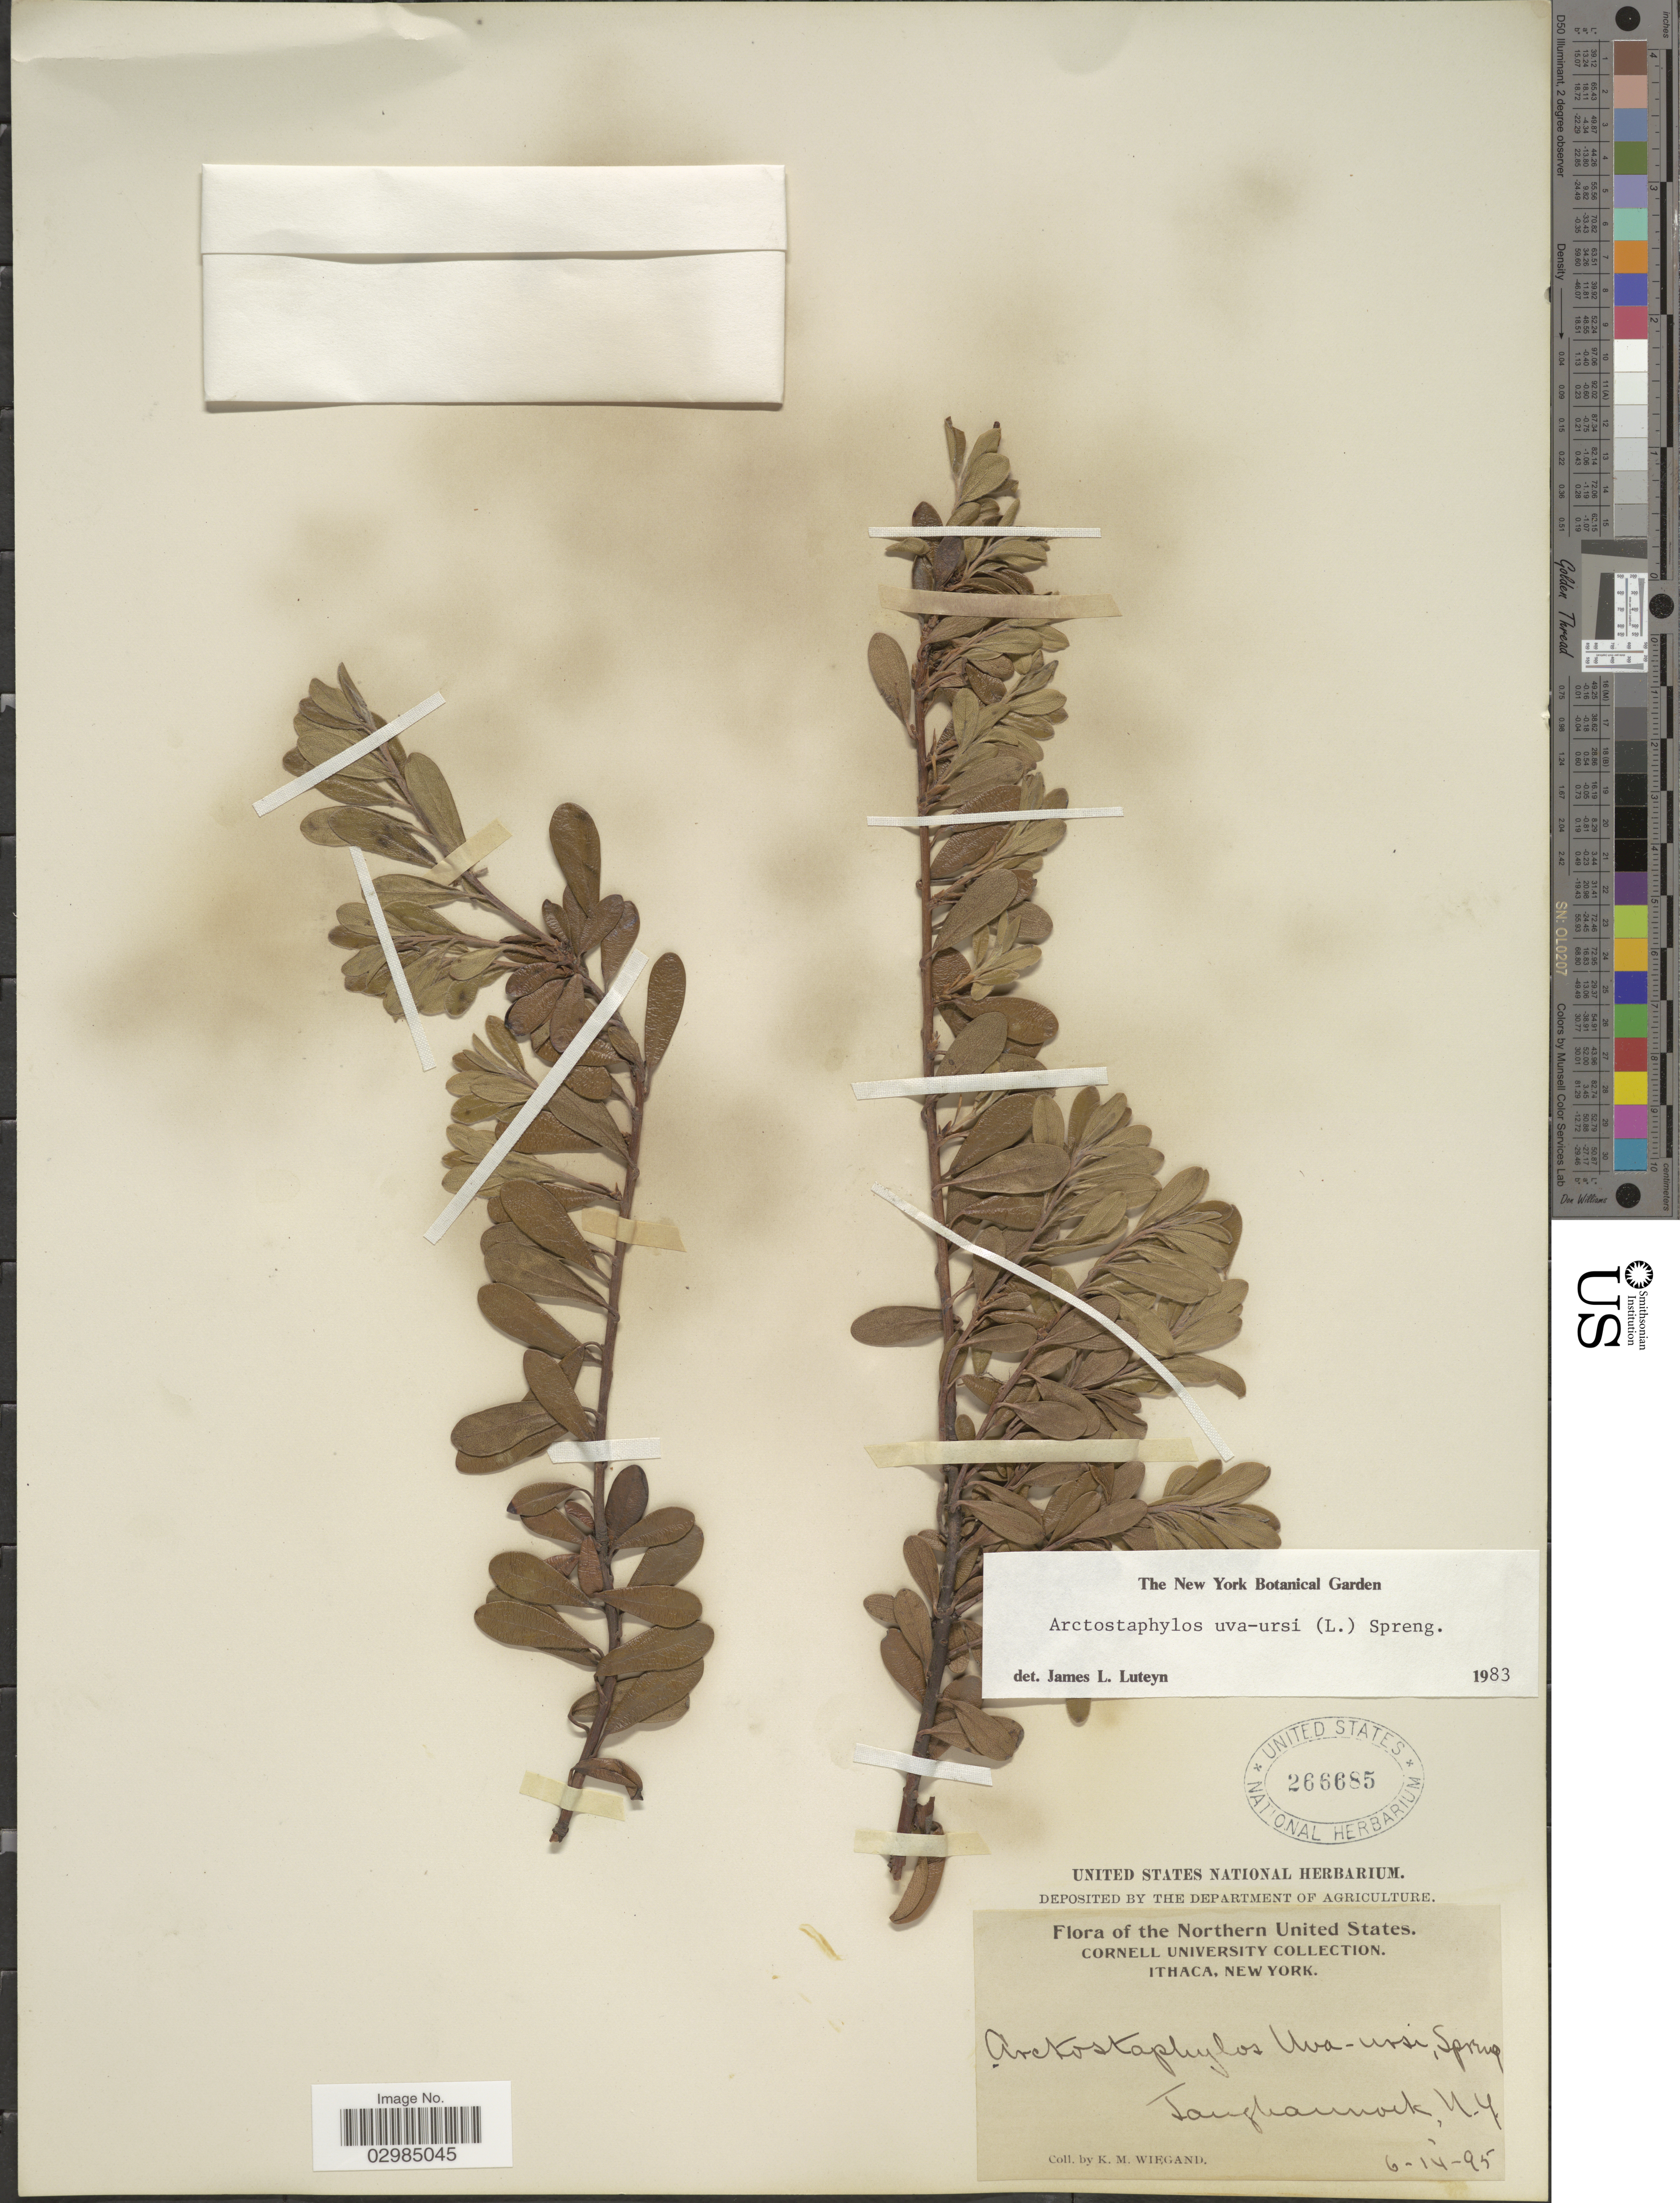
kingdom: Plantae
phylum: Tracheophyta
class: Magnoliopsida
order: Ericales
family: Ericaceae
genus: Arctostaphylos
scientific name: Arctostaphylos uva-ursi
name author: (L.) Spreng.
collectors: K. M. Wiegand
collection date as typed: Transcribed d/m/y: 14/6/95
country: United States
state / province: New York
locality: Northern United States. Taughannock.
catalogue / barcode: US 266685